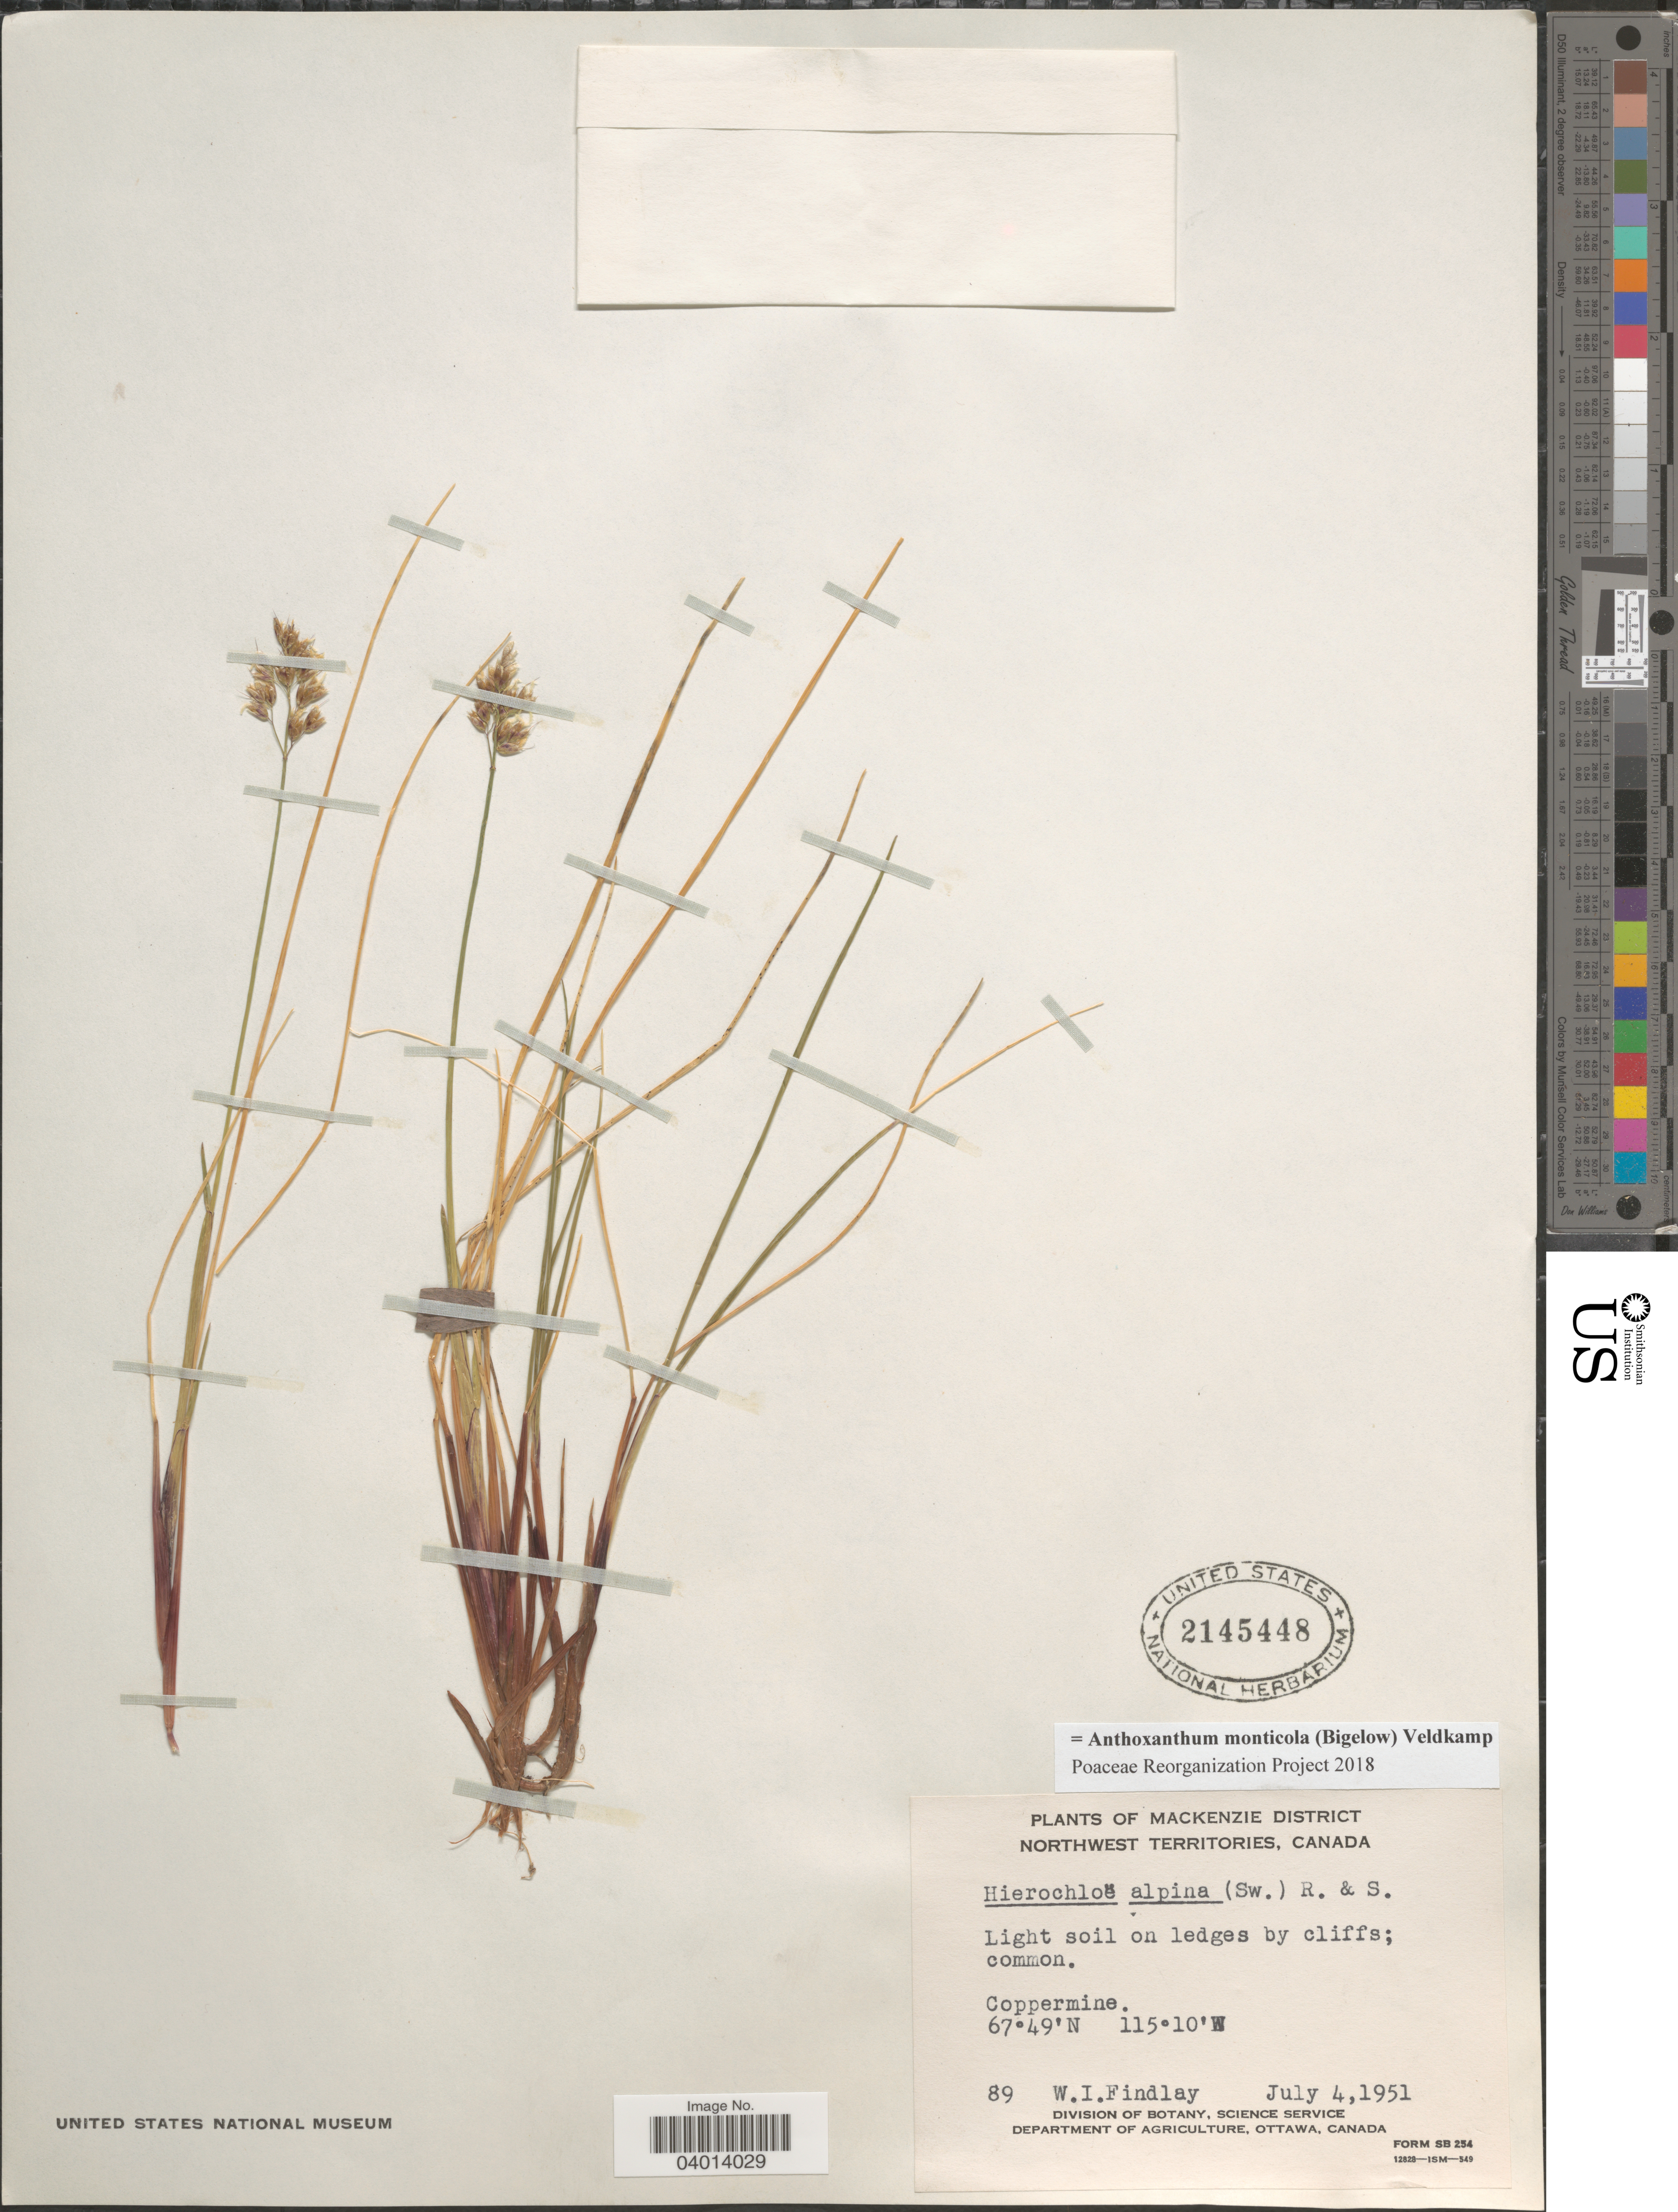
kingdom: Plantae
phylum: Tracheophyta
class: Liliopsida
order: Poales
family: Poaceae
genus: Anthoxanthum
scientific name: Anthoxanthum monticola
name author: (Bigelow) Veldkamp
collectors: W. Findlay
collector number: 89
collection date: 1951-07-04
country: Canada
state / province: Northwest Territories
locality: Mackenzie District. Coppermine.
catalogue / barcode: US 2145448